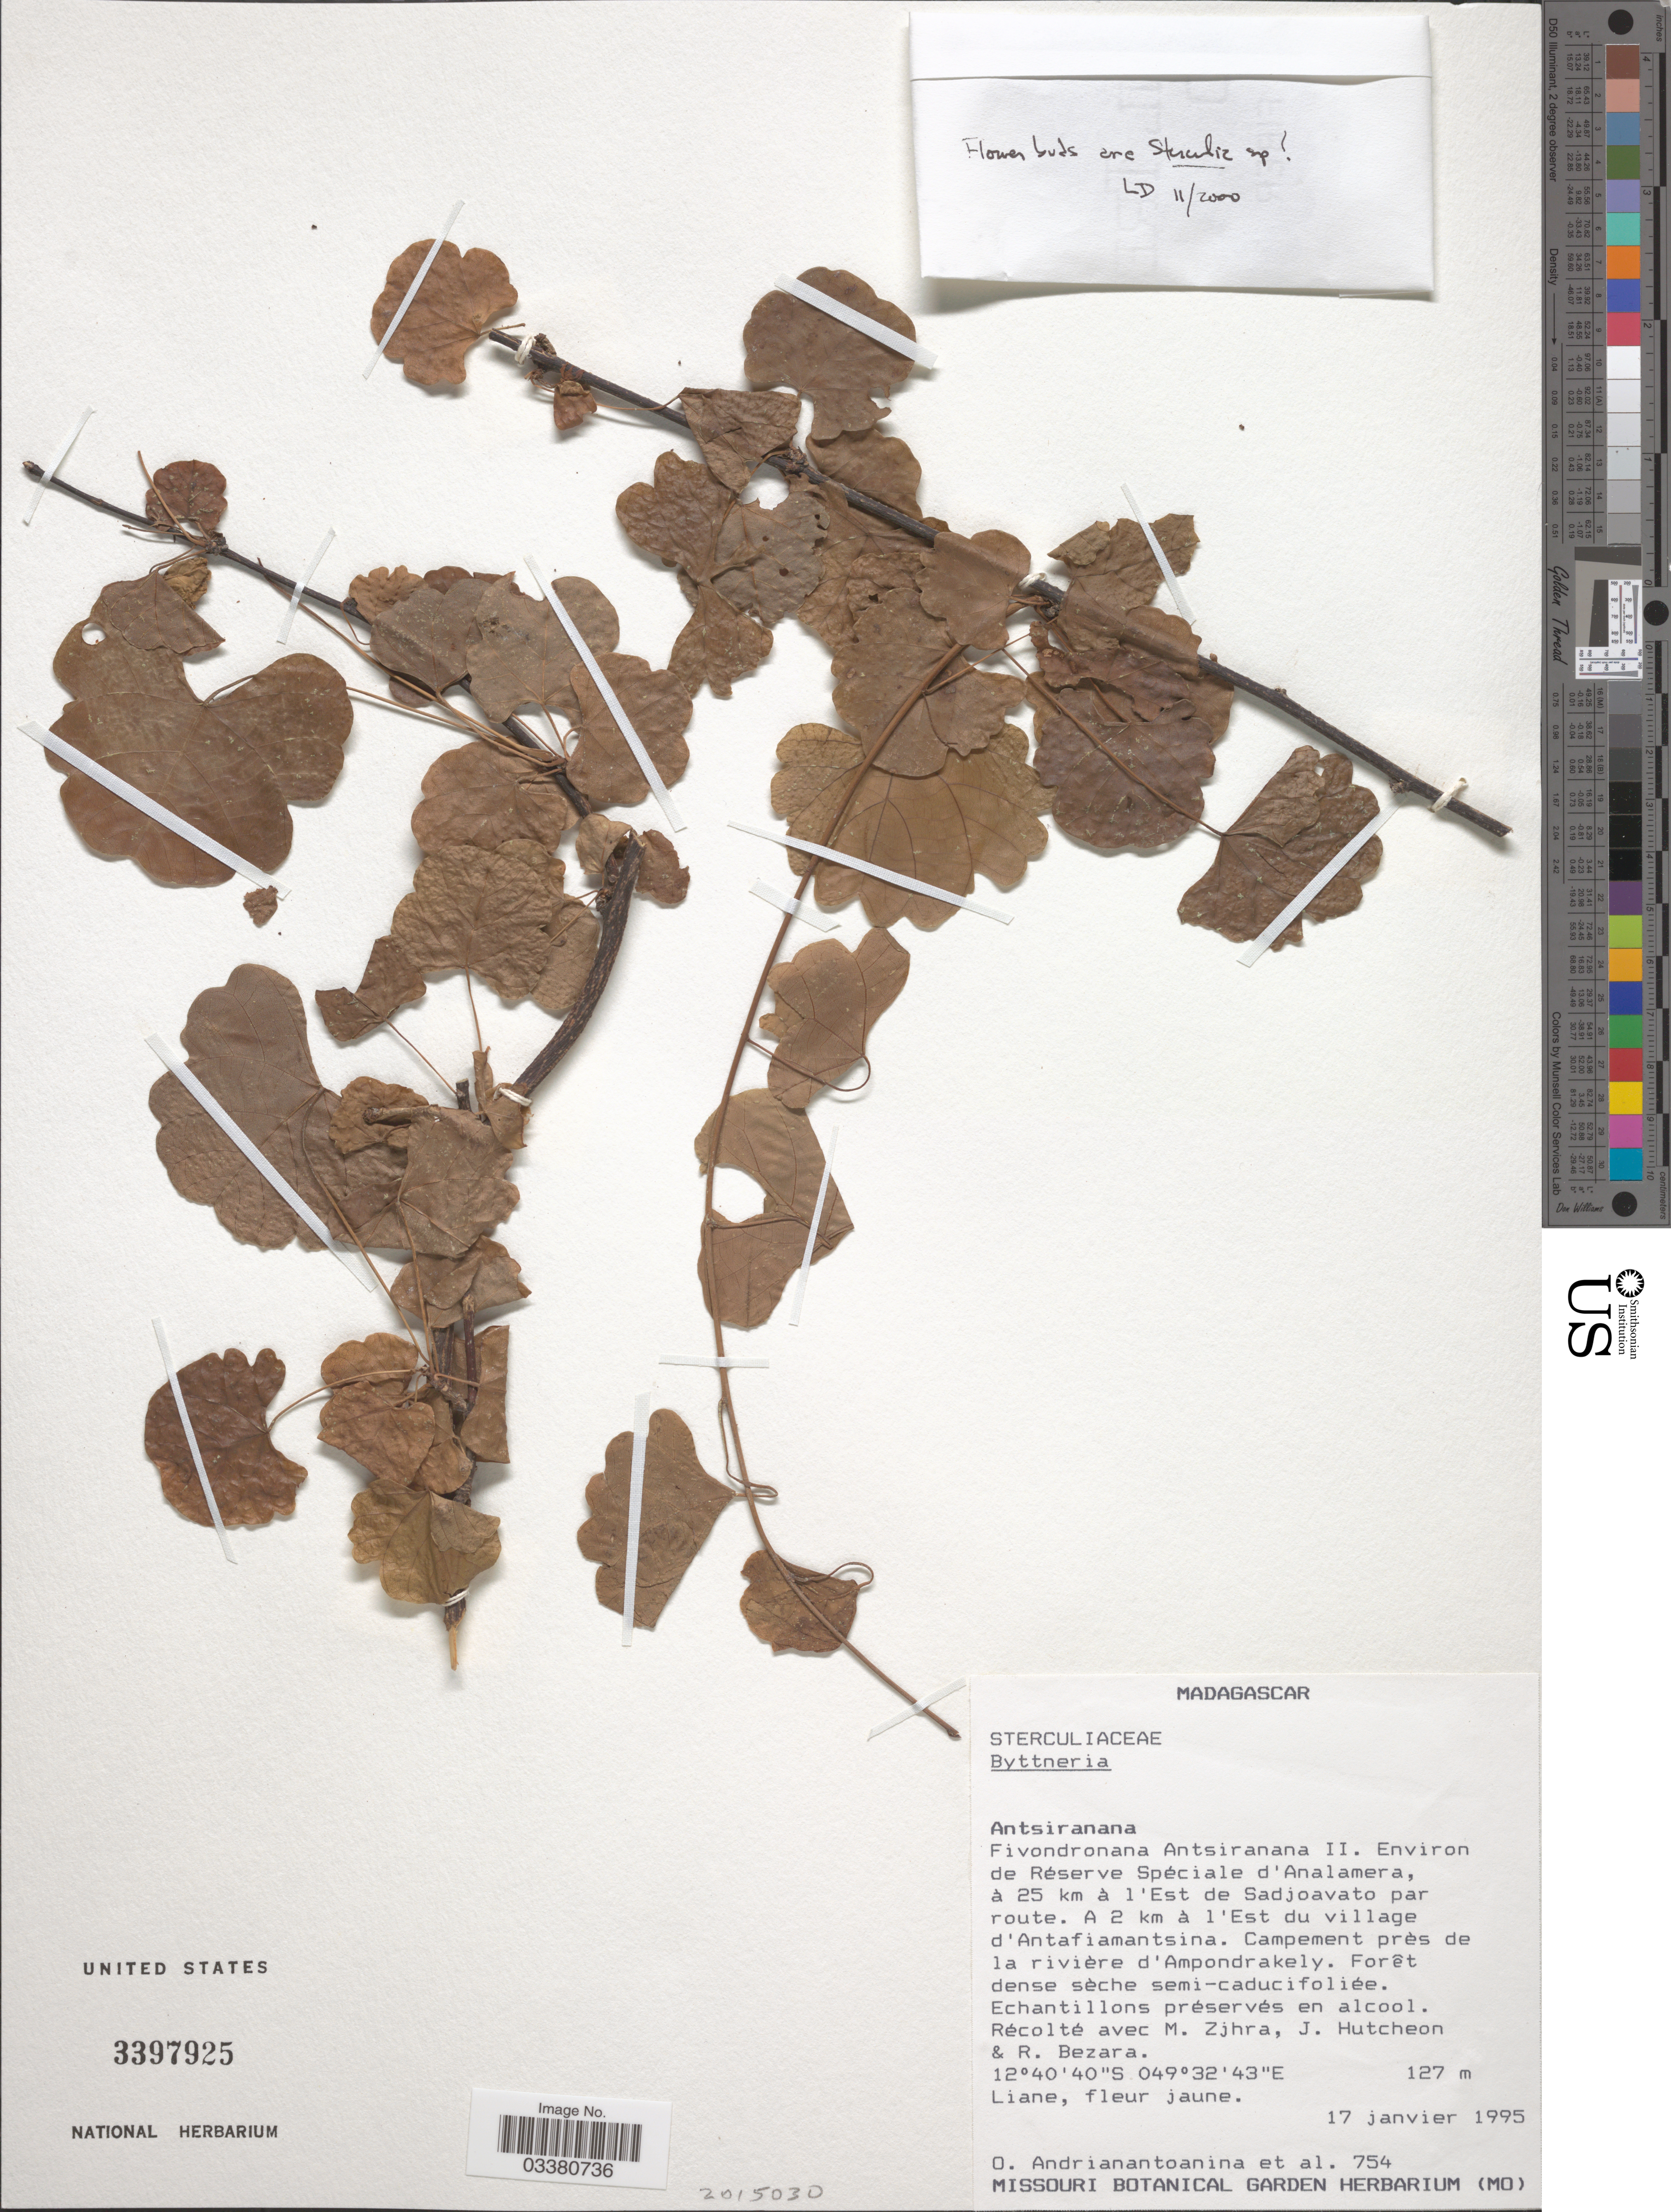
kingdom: Plantae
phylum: Tracheophyta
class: Magnoliopsida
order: Malvales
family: Malvaceae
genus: Byttneria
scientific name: Byttneria sp.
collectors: O. Andrianantoanina, M. Zjhra, J. Hutcheon & R. Bezara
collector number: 754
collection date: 1995-01-17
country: Madagascar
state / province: Diana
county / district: Antsiranana II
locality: Fivondronana Antsiranana II. Environ de Réserve Spéciale d'Analamera, à 25 km à l'Est de Sadjoavato par route. A 2 km à l'Est du village d'Antafiamantsina. Campement près de la rivière d'Ampondrakely.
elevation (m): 127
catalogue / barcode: US 3397925